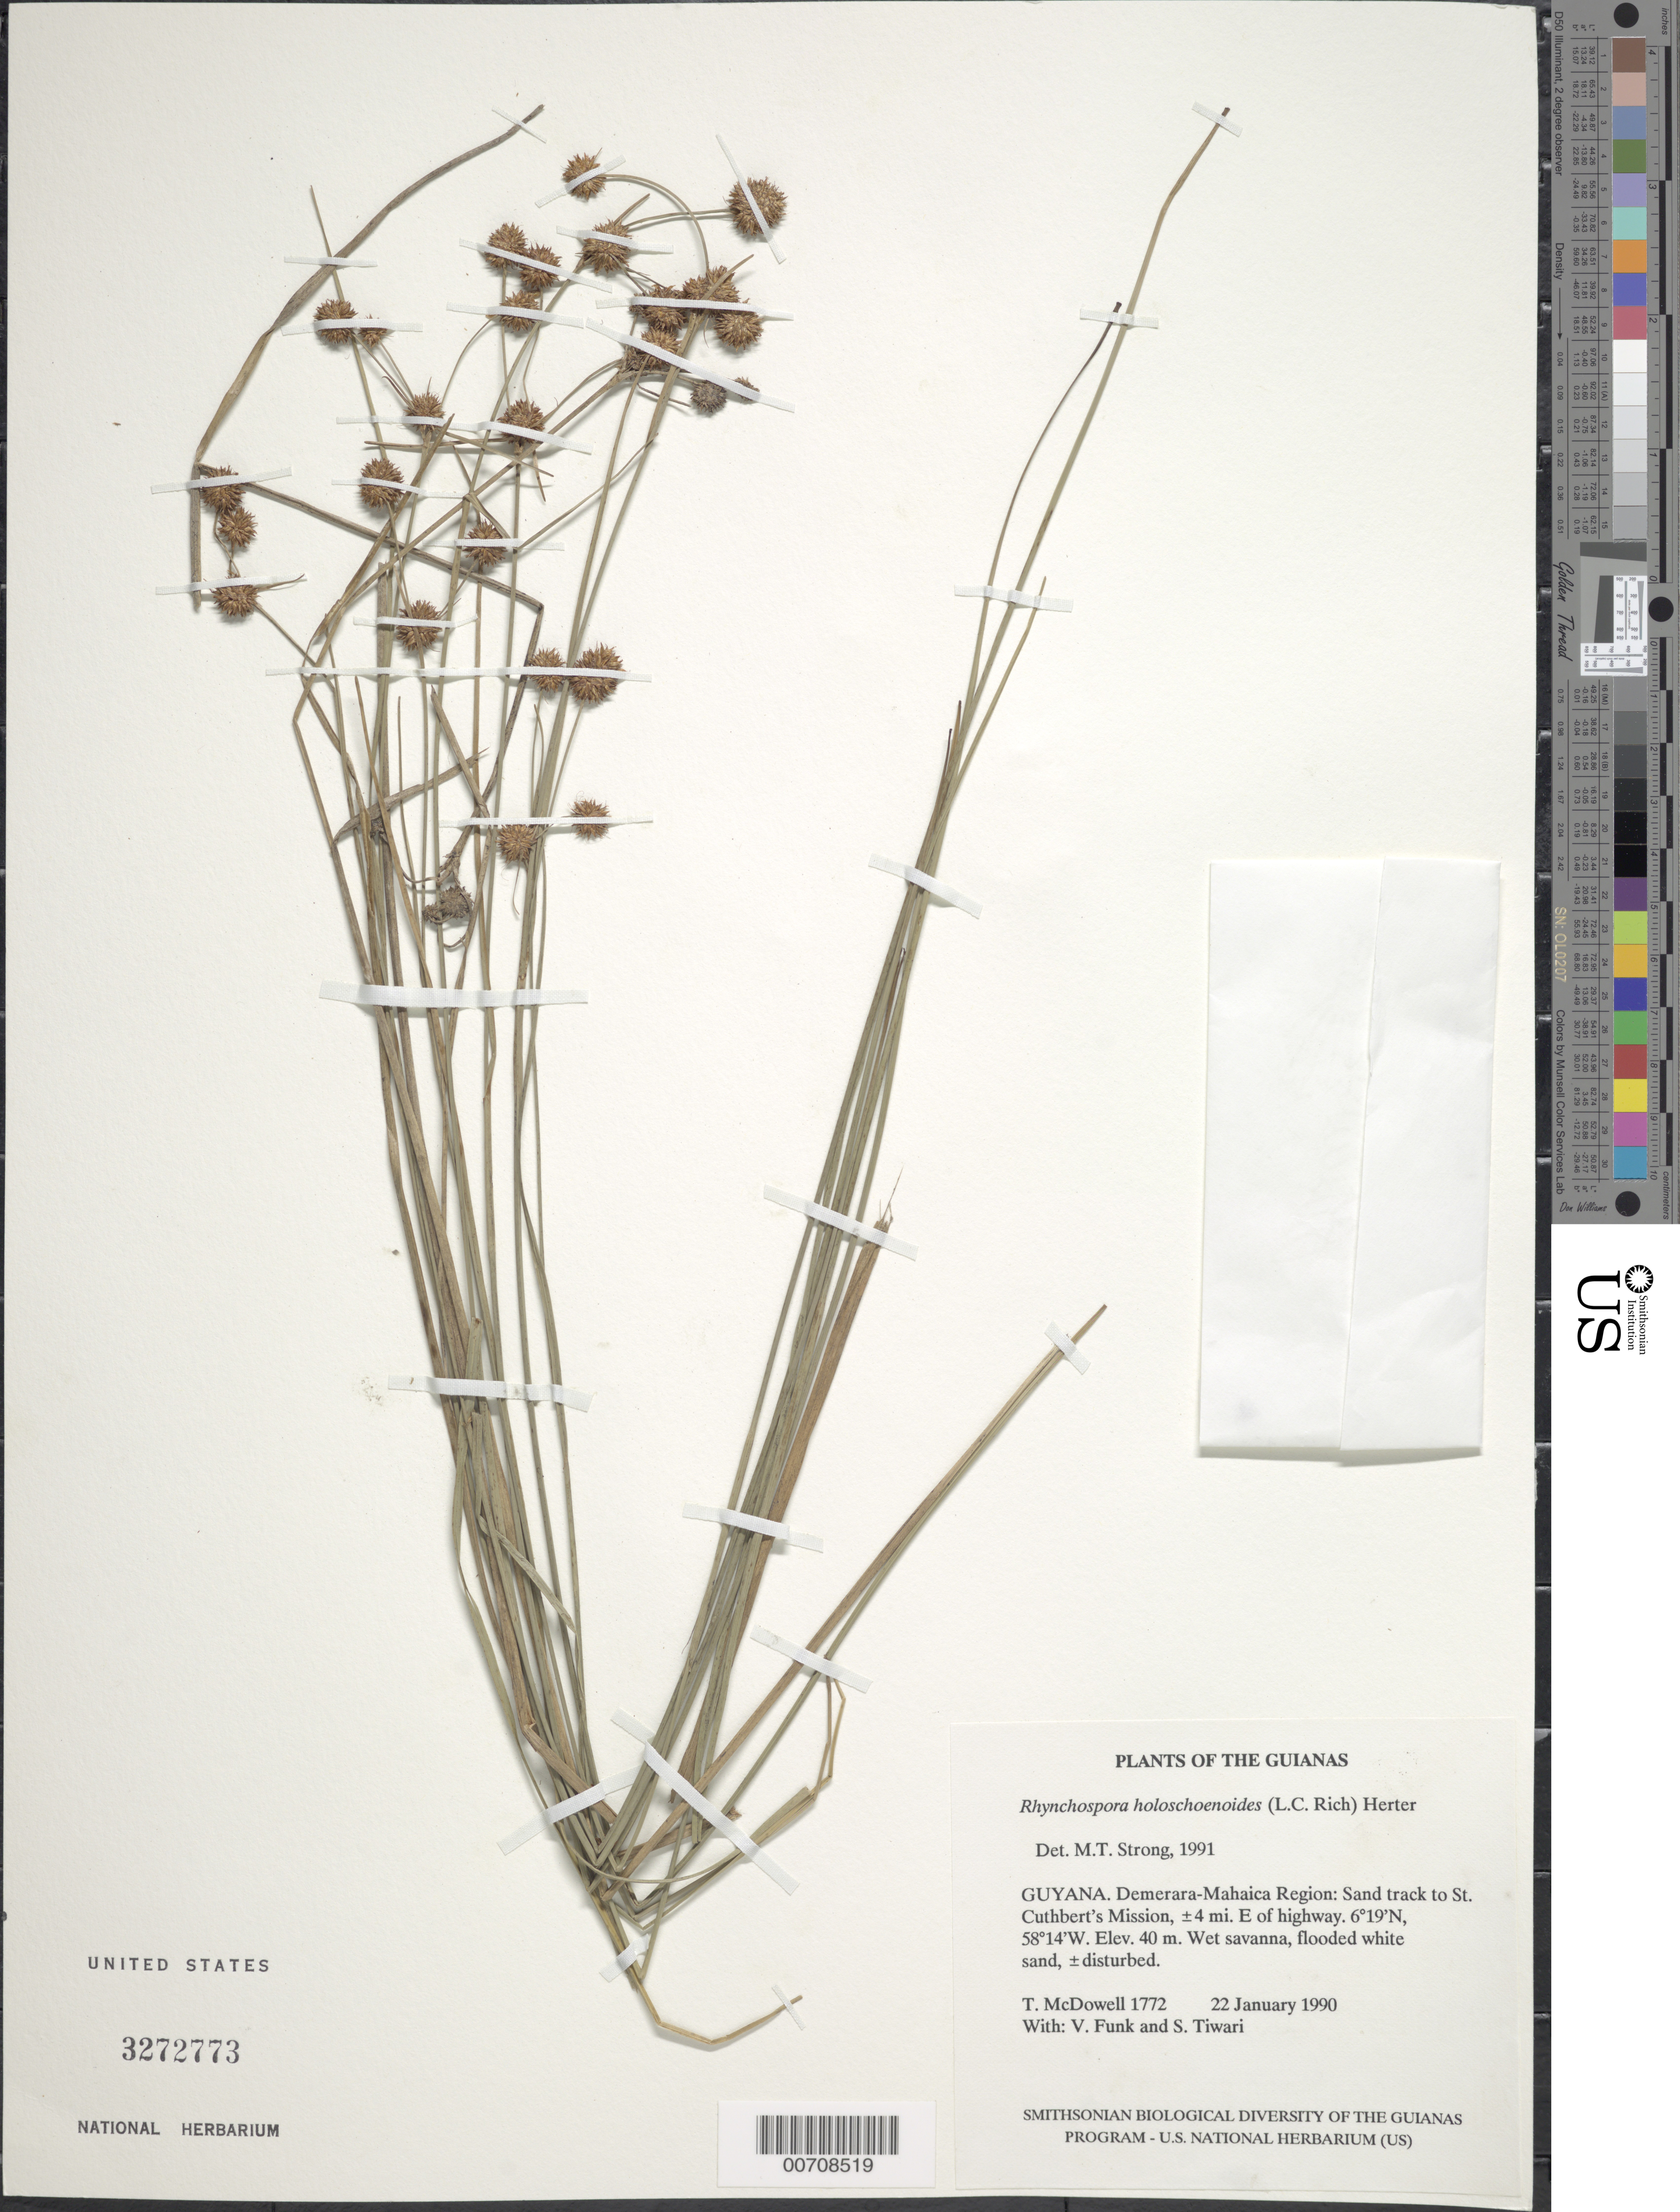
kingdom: Plantae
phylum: Tracheophyta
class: Liliopsida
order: Poales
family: Cyperaceae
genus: Rhynchospora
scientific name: Rhynchospora holoschoenoides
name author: (Rich.) Herter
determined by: Strong, M. T., (US), Smithsonian Institution - National Museum of Natural History (UNITED STATES)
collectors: T. McDowell, V. Funk & S. Tiwari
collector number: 1772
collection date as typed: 22 January 1990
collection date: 1990-01-22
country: Guyana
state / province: Demerara-Mahaica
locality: Sand track to St. Cuthbert's Mission, ±4 miles East of highway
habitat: Wet savanna, flooded white sand, ±disturbed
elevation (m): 40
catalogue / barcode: US 3272773